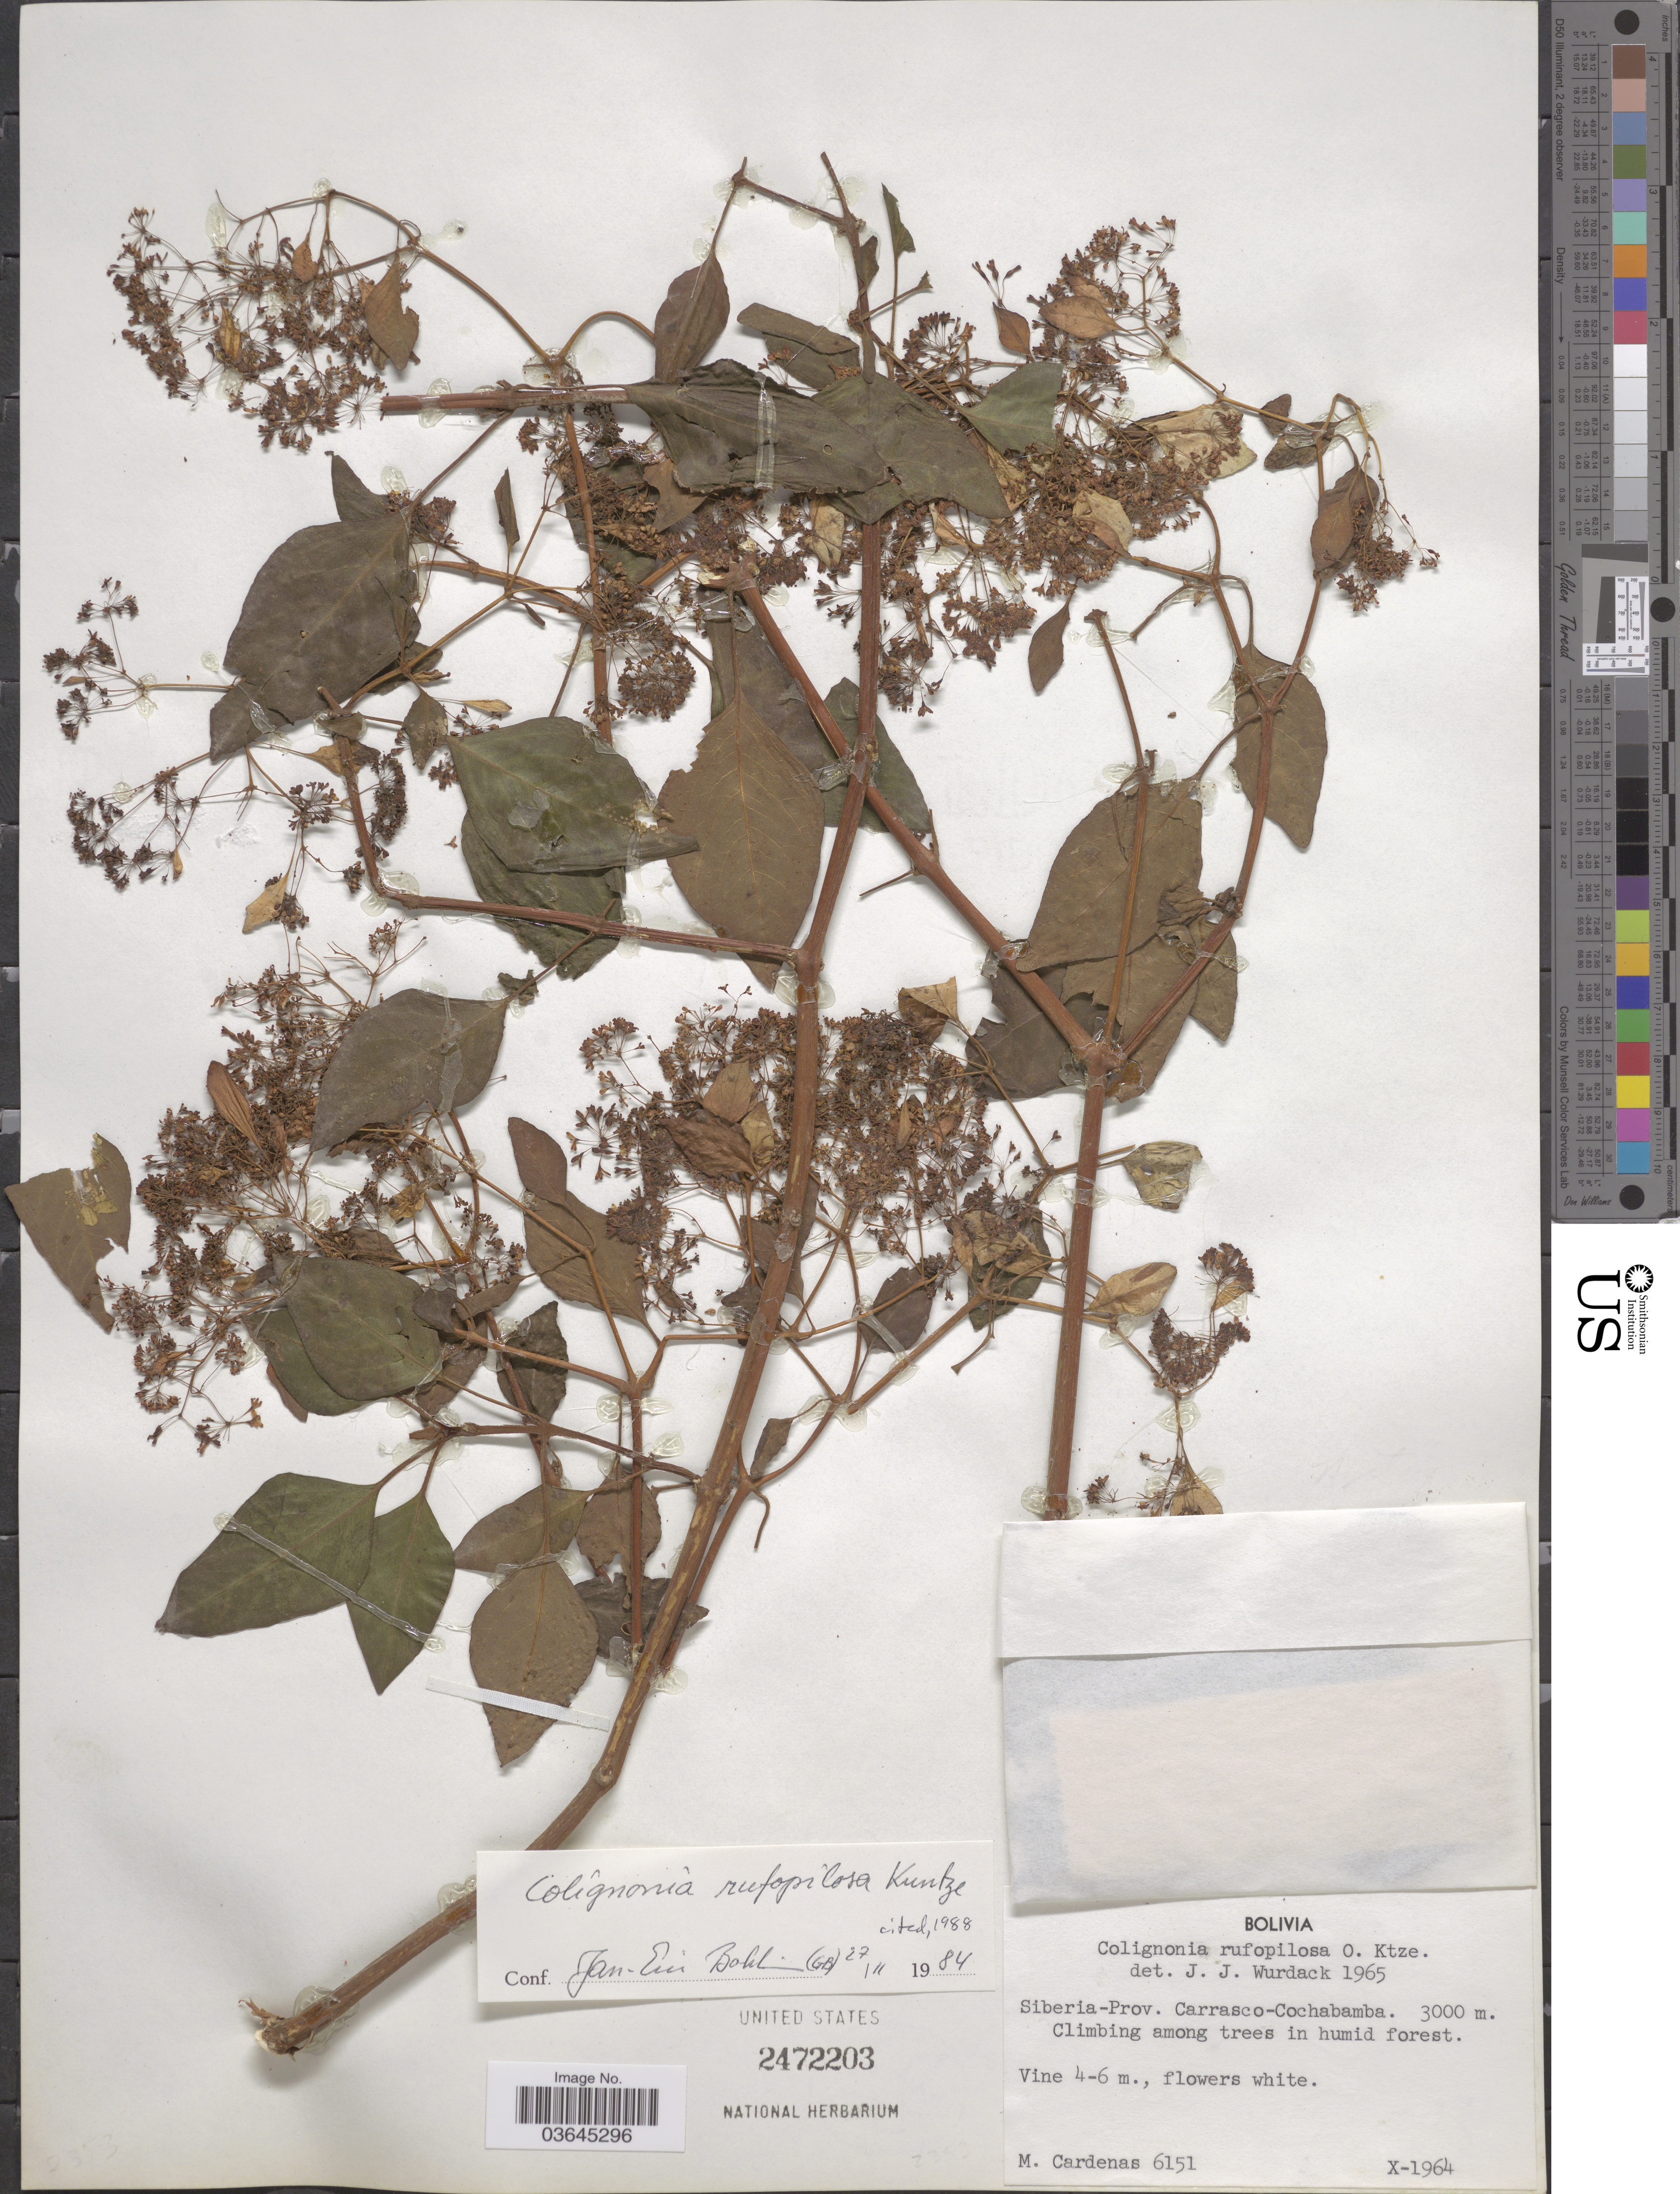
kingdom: Plantae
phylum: Tracheophyta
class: Magnoliopsida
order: Caryophyllales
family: Nyctaginaceae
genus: Colignonia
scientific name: Colignonia rufopilosa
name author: Kuntze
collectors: M. Cárdenas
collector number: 6151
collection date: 1964-10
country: Bolivia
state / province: Cochabamba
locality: Siberia Prov. Carrasco-Cochabamba.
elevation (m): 3000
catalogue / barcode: US 2472203